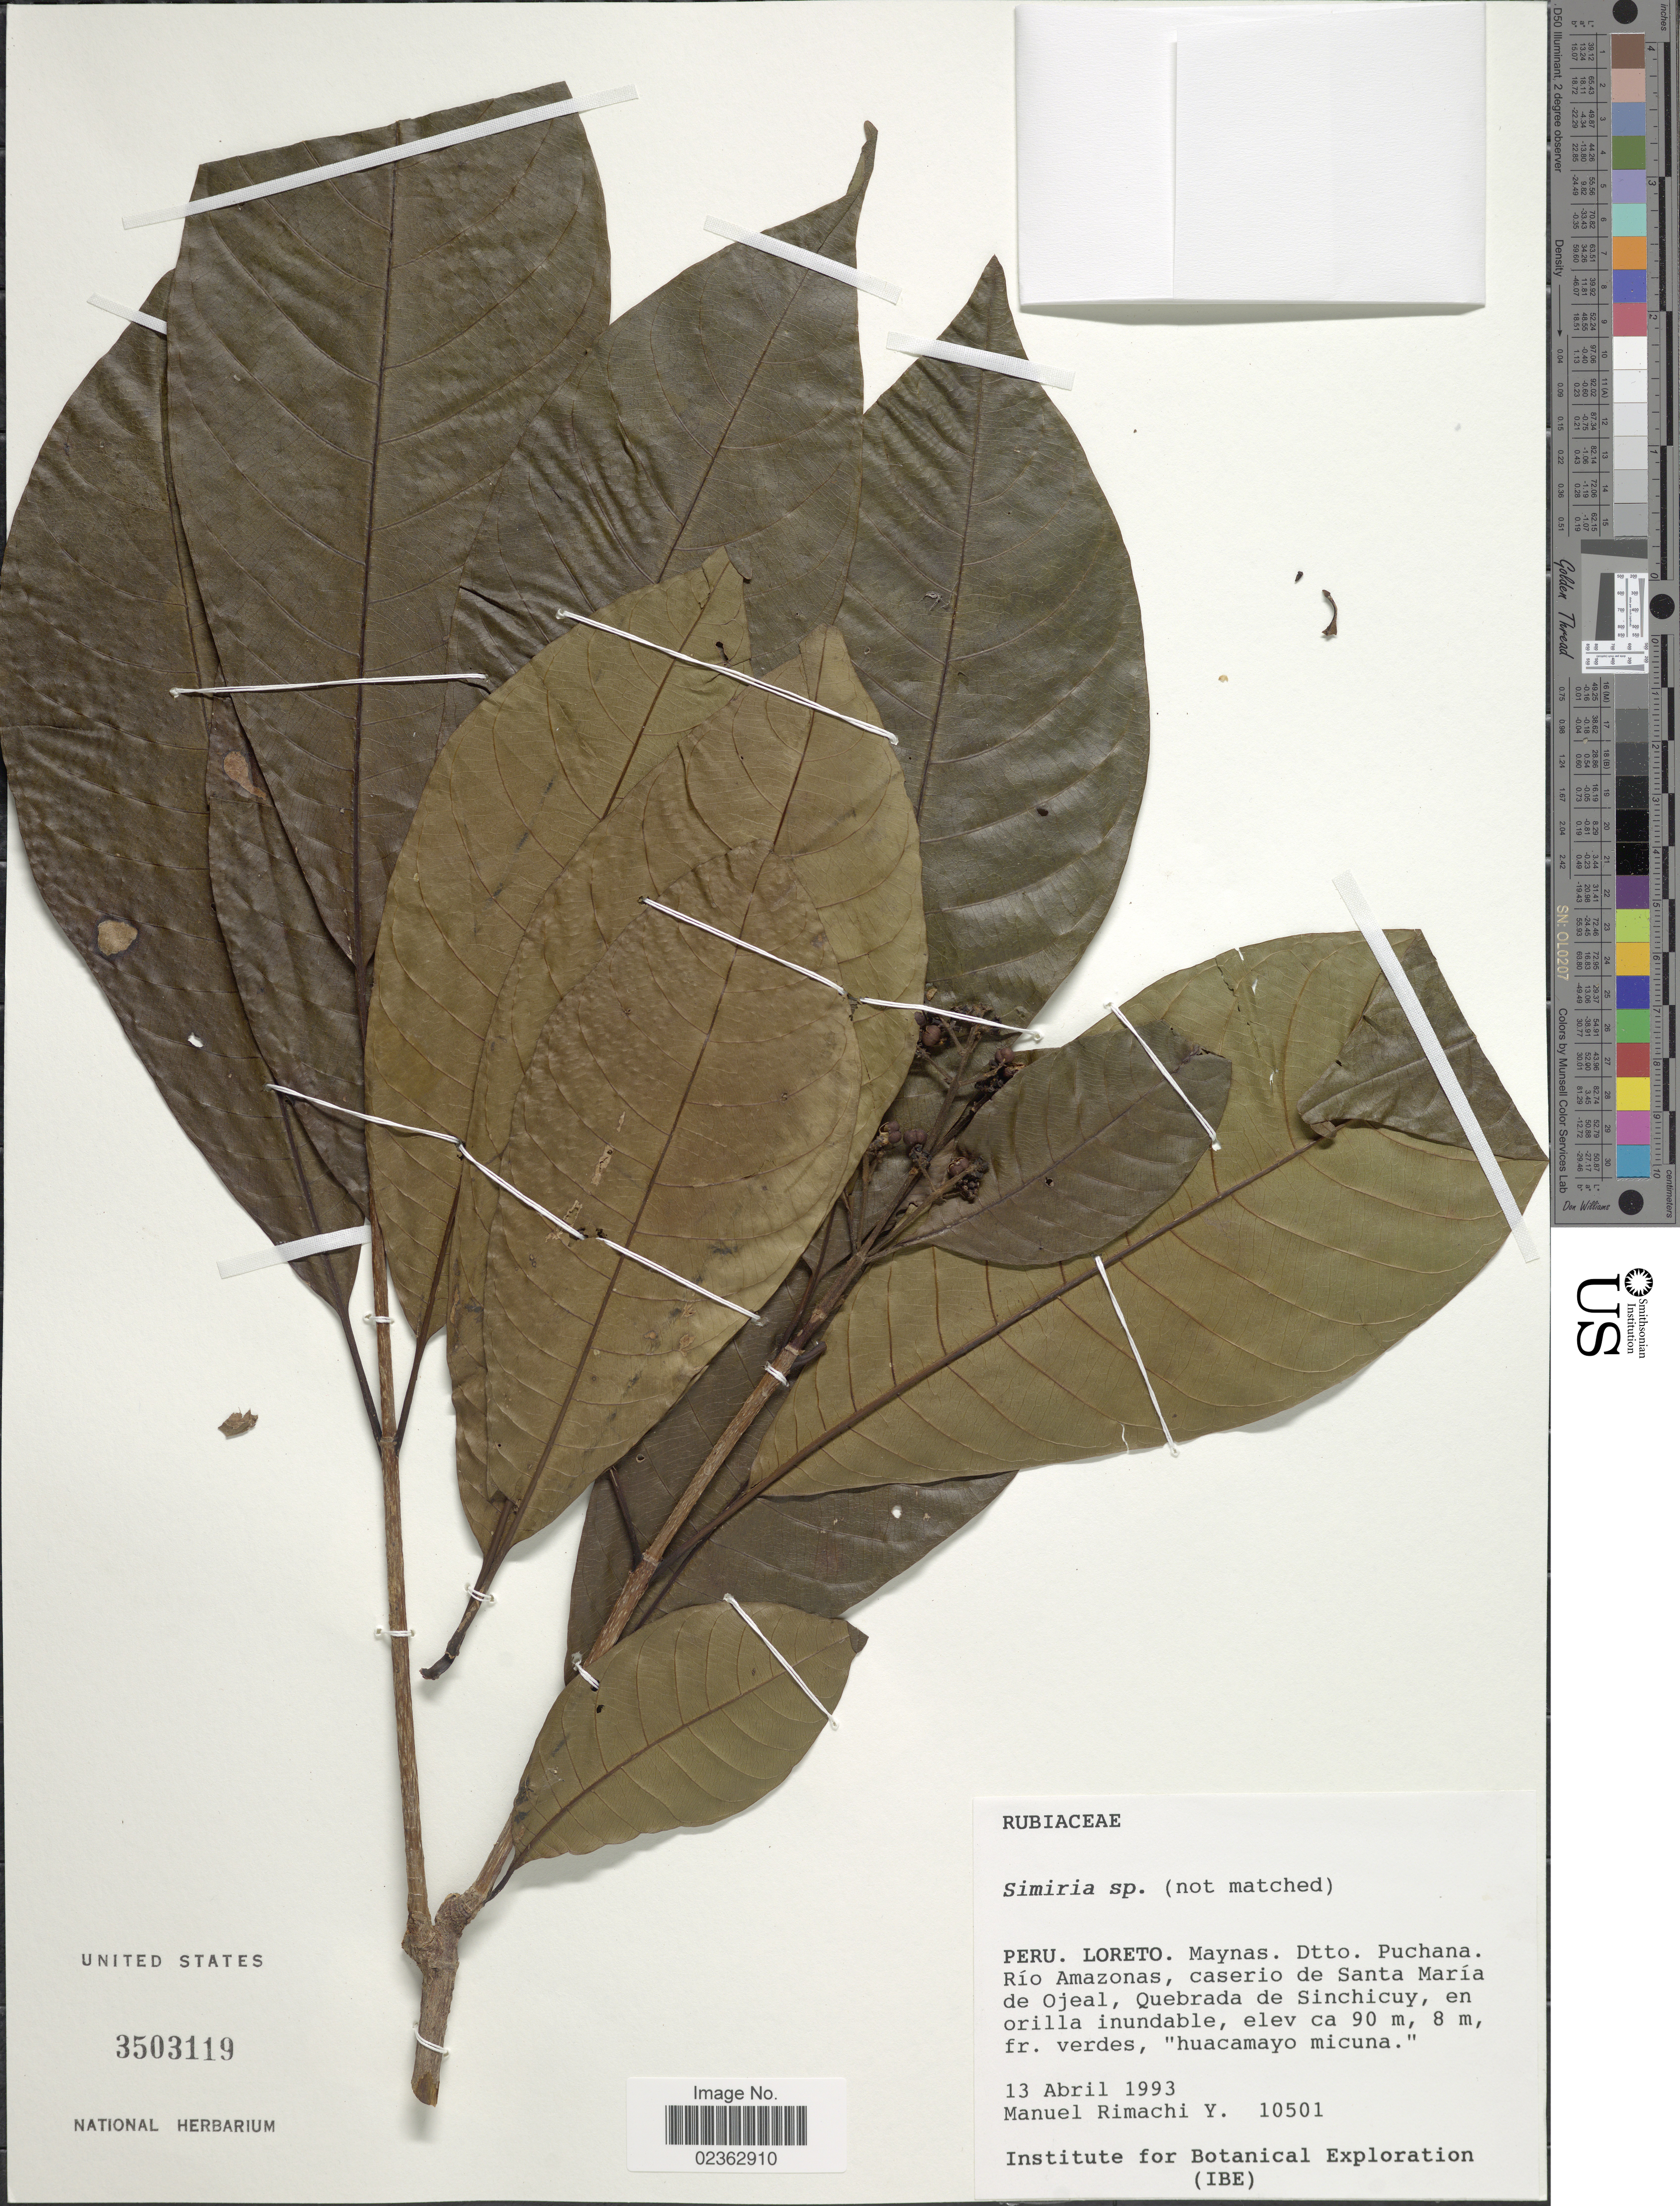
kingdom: Plantae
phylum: Tracheophyta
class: Magnoliopsida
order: Gentianales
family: Rubiaceae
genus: Simira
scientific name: Simira sp.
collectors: M. Rimachi Y.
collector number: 10501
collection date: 1993-04-13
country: Peru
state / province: Loreto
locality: Maynas, dtto. Puchana, Rio Amazonas, Maynas, dtto. Puchana, Rio Amazonas, caserio de Santa Maria de Ojeal, Quebrada de Sinchicuy, en orilla inundable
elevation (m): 90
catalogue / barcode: US 3503119